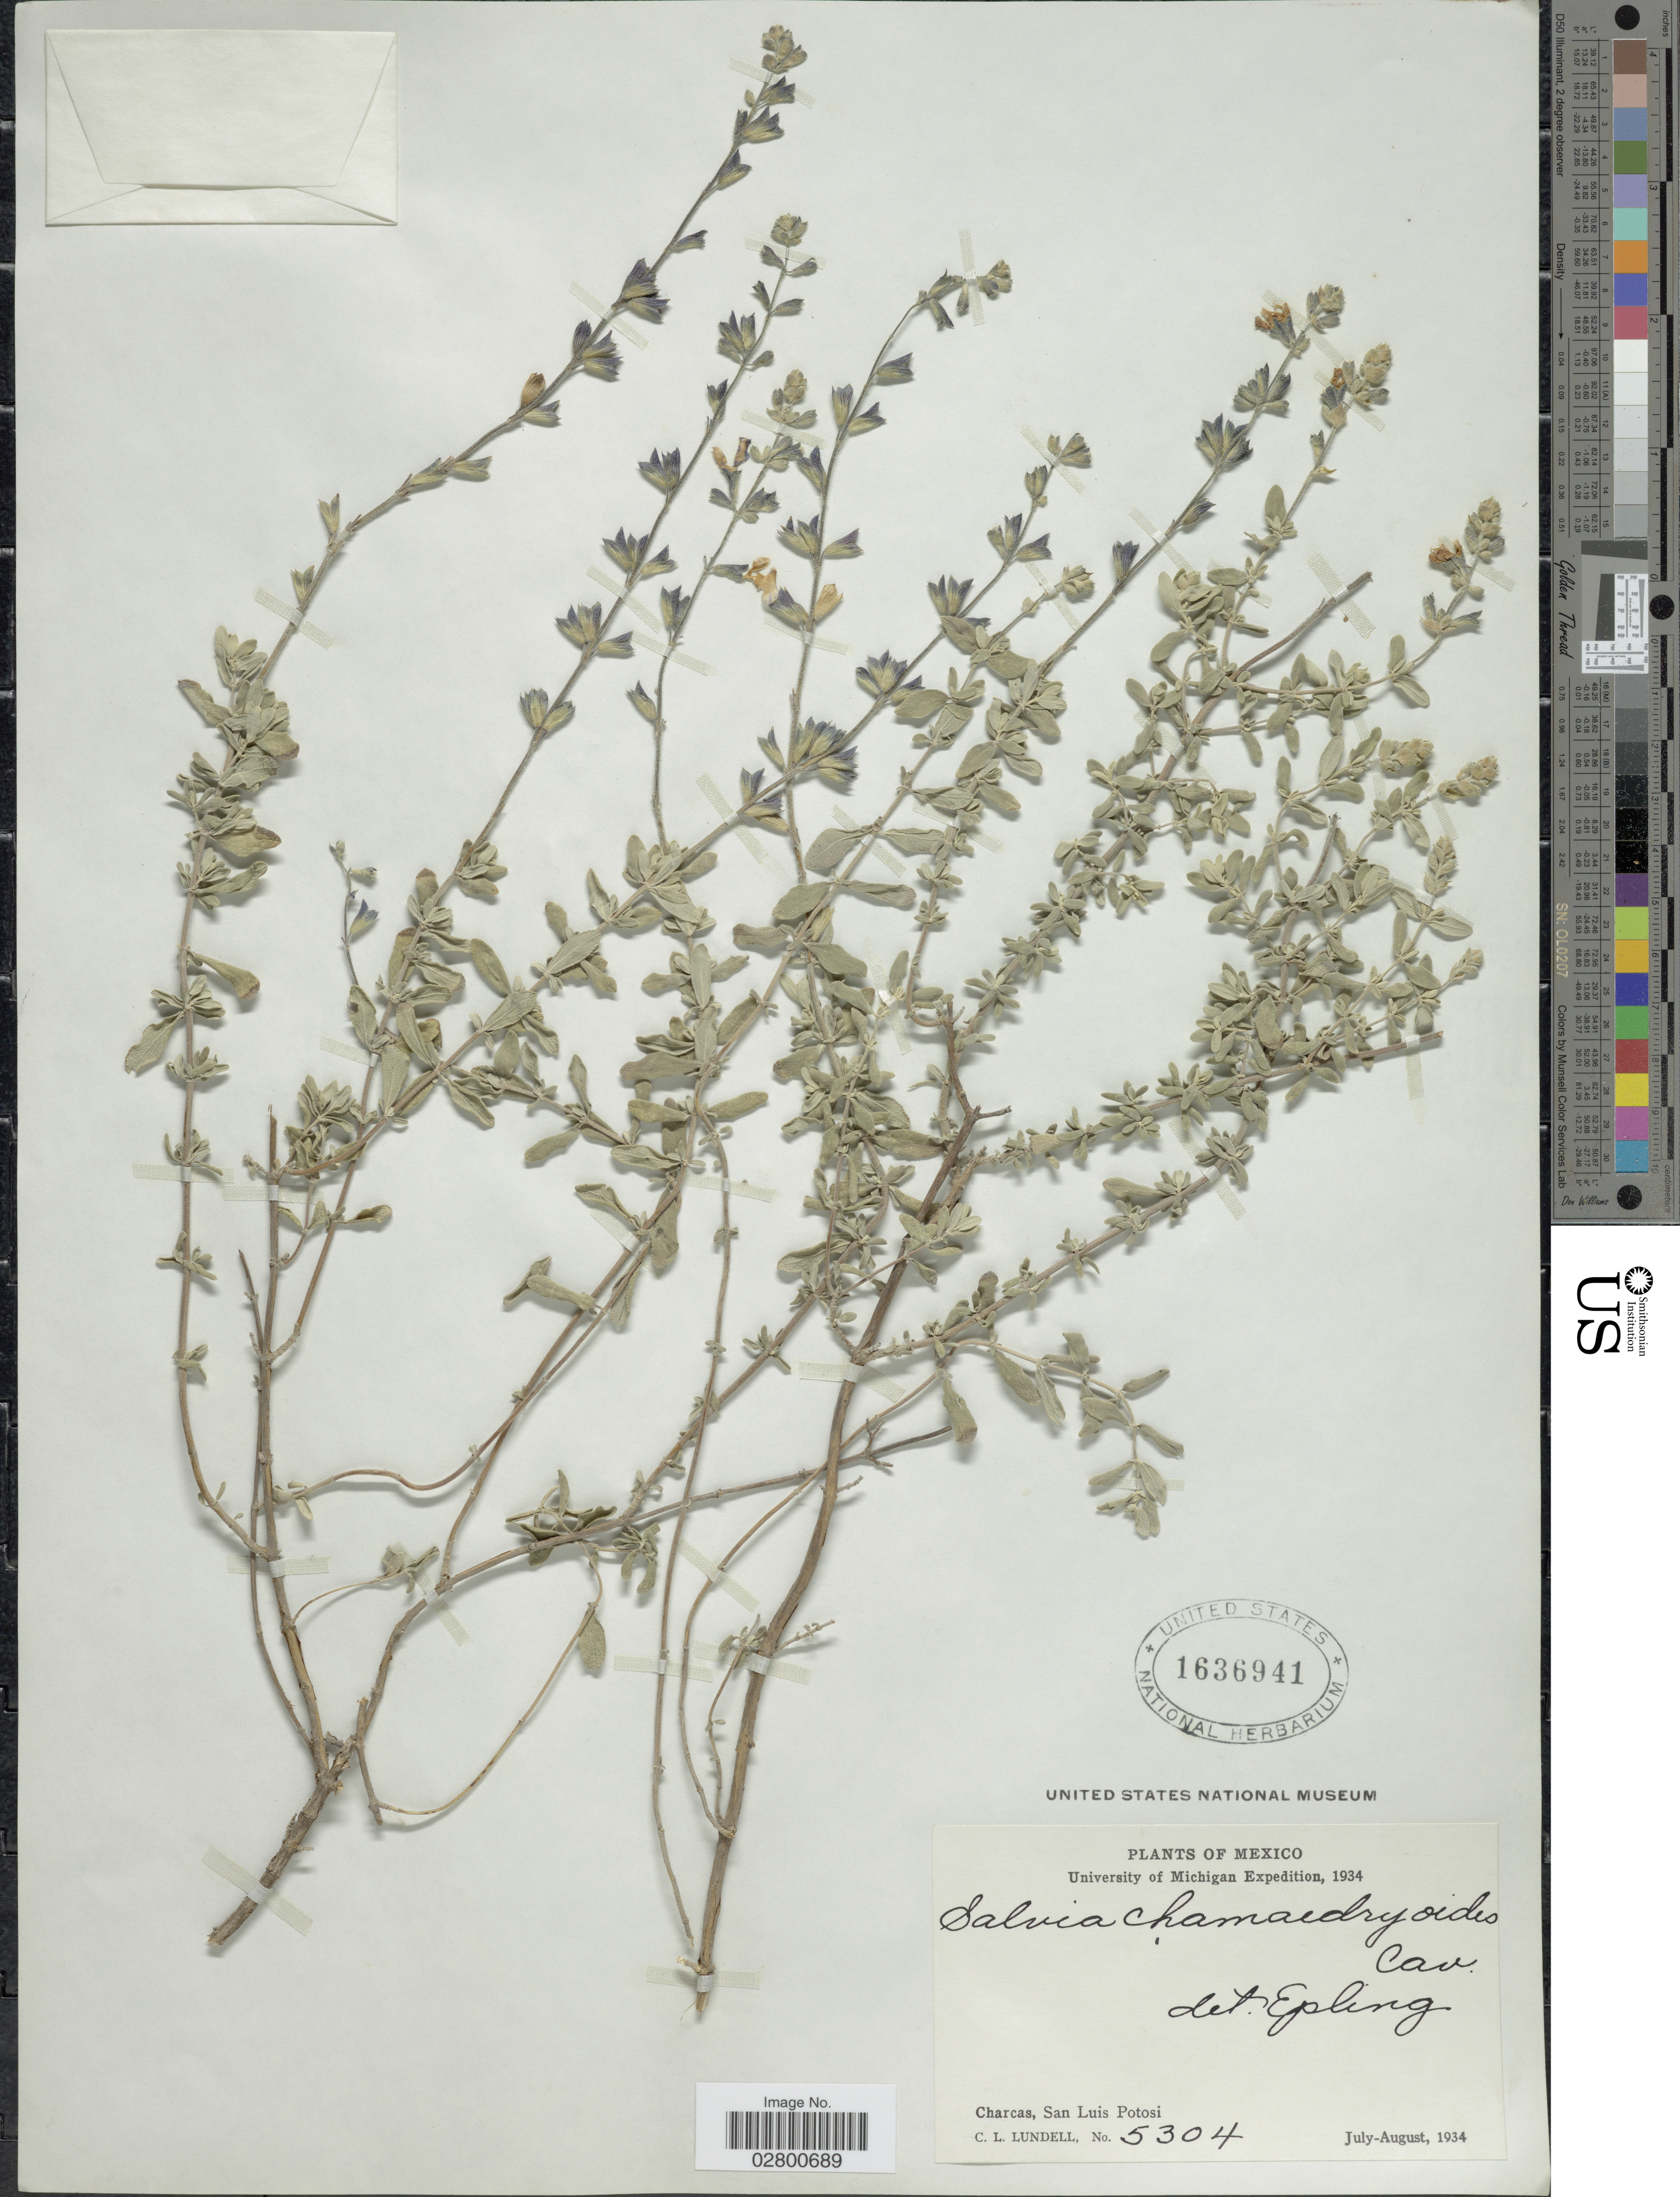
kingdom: Plantae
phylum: Tracheophyta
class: Magnoliopsida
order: Lamiales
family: Lamiaceae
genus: Salvia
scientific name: Salvia chamaedryoides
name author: Cav.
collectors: C. L. Lundell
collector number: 5304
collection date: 1934-07/1934-08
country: Mexico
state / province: San Luis Potosí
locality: Charcas.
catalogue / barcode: US 1636941